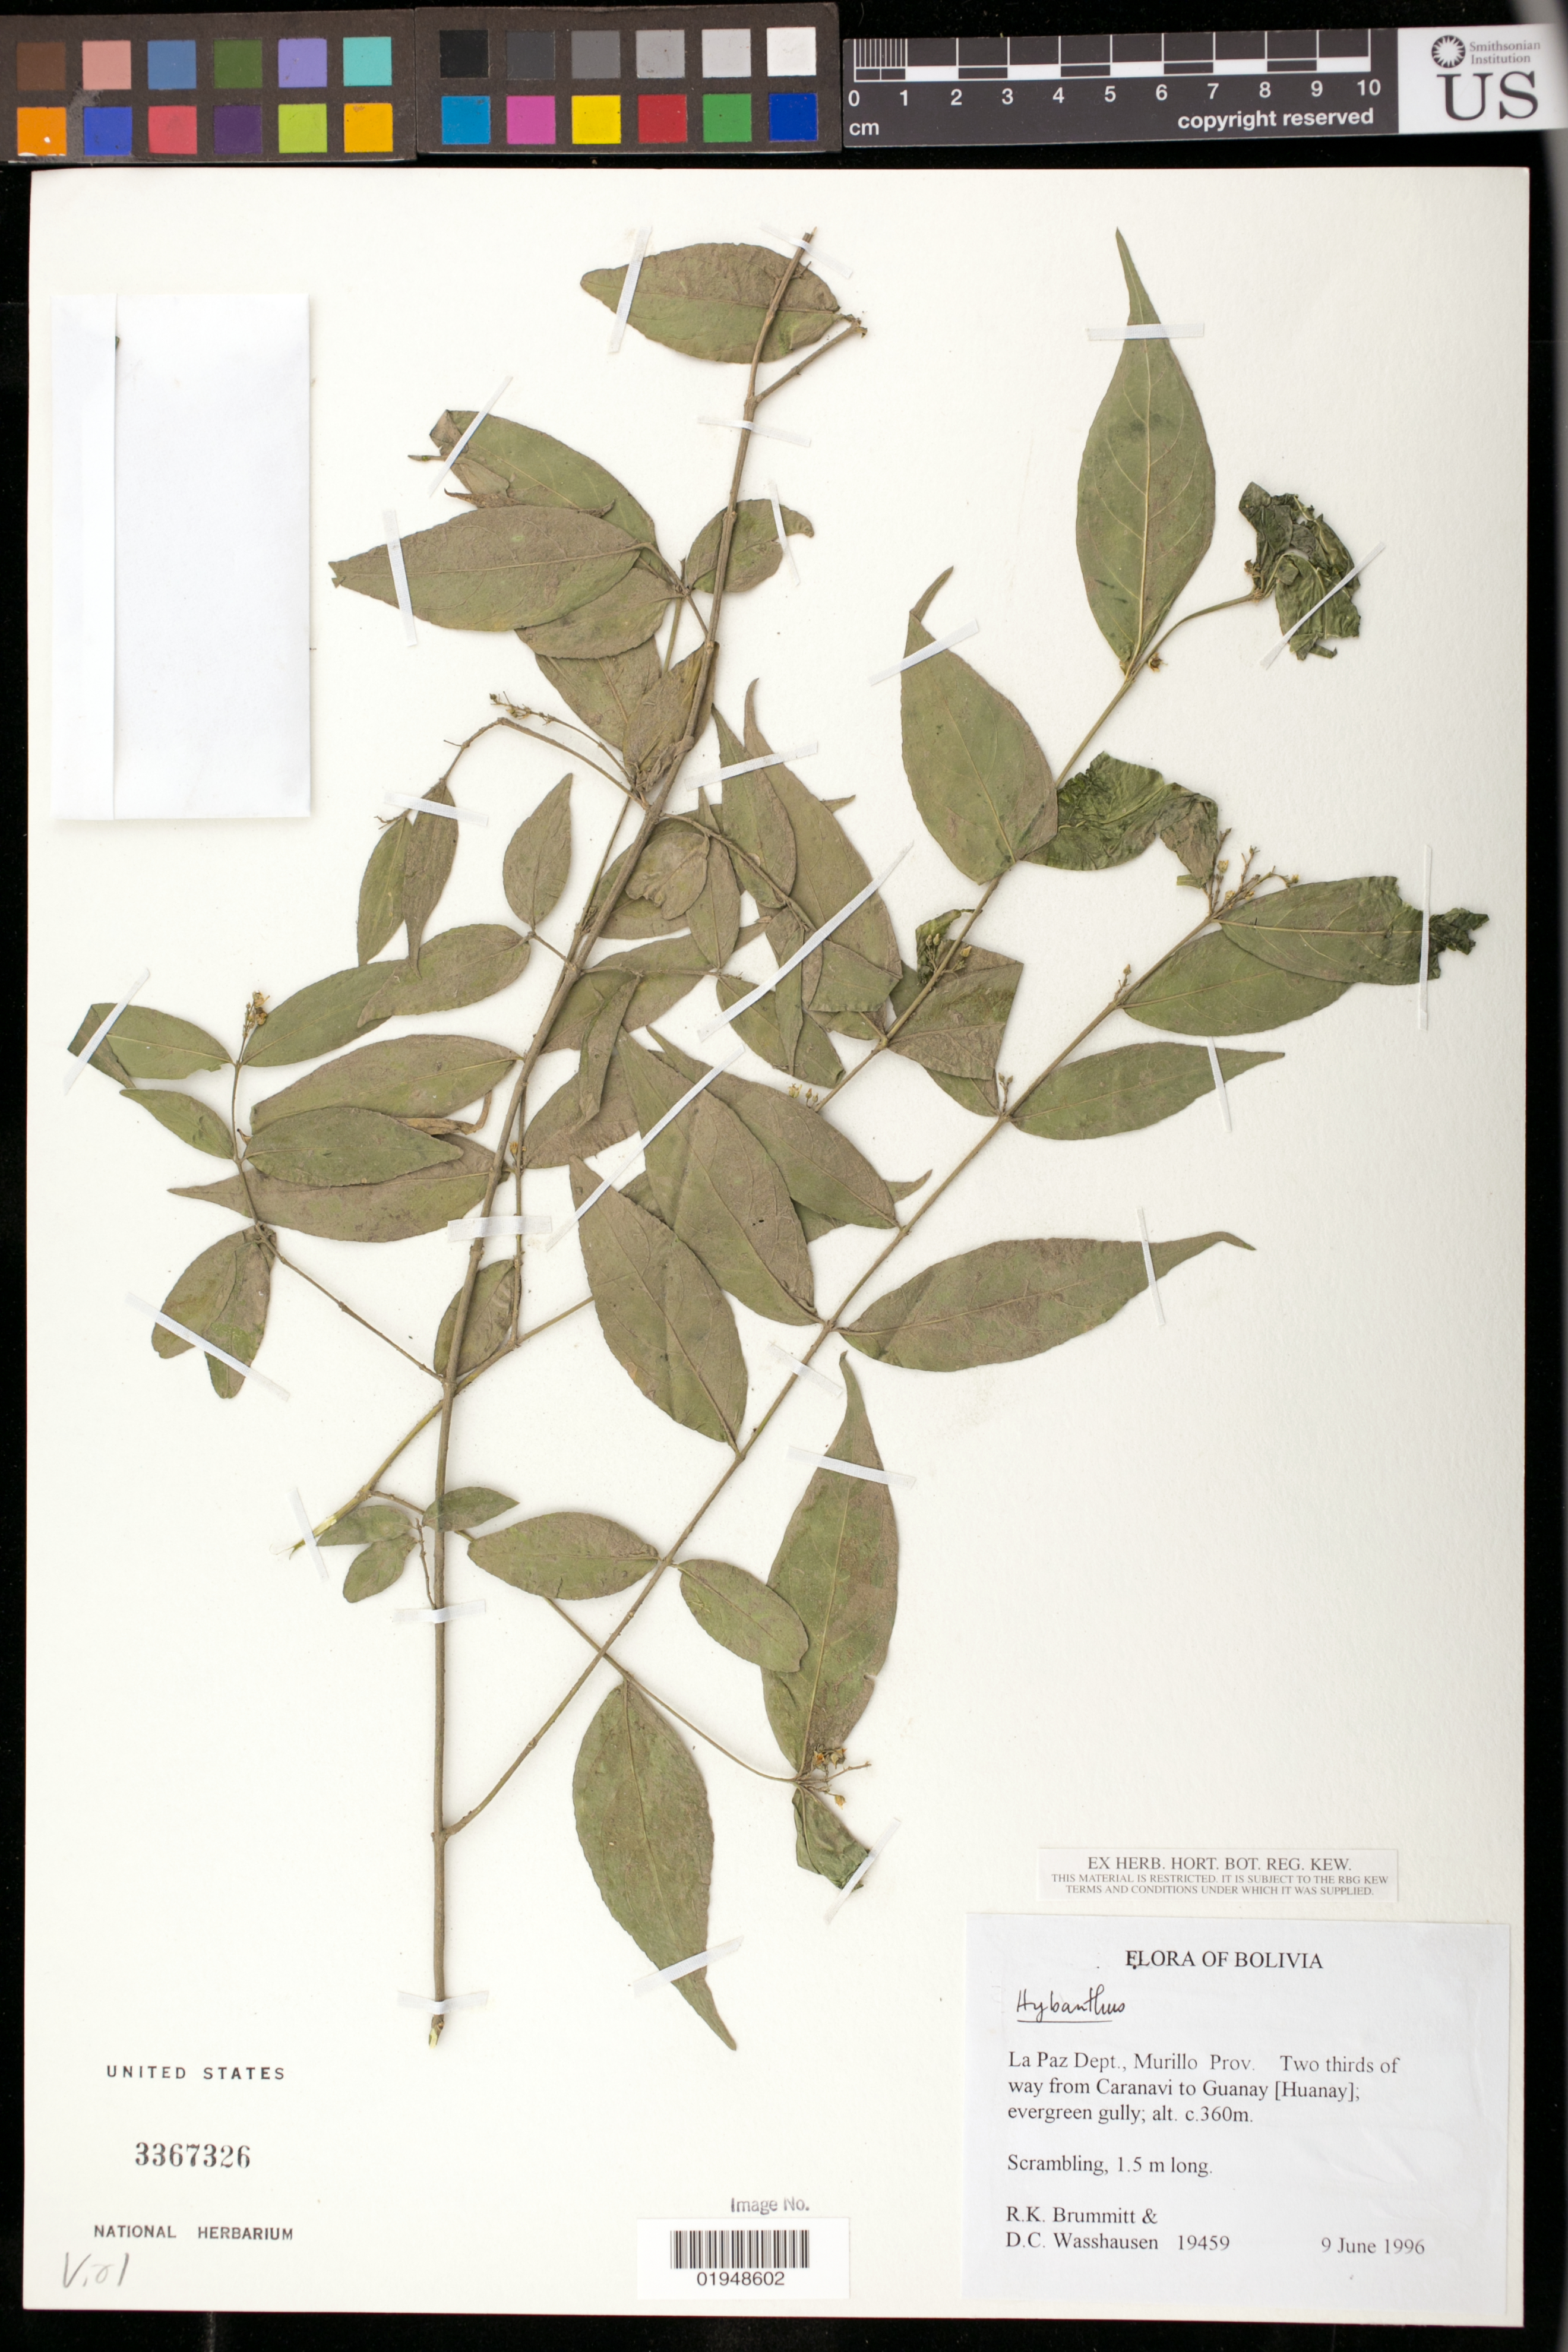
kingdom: Plantae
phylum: Tracheophyta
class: Magnoliopsida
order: Malpighiales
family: Violaceae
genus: Hybanthus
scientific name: Hybanthus sp.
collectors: R. K. Brummitt & D. C. Wasshausen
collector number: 19459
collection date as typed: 09 Jun 1996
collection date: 1996-06-09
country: Bolivia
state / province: La Paz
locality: Murillo Prov., 2/3 of way from Caranavi to Guanay (Huanay)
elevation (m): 360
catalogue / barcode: US 3367326